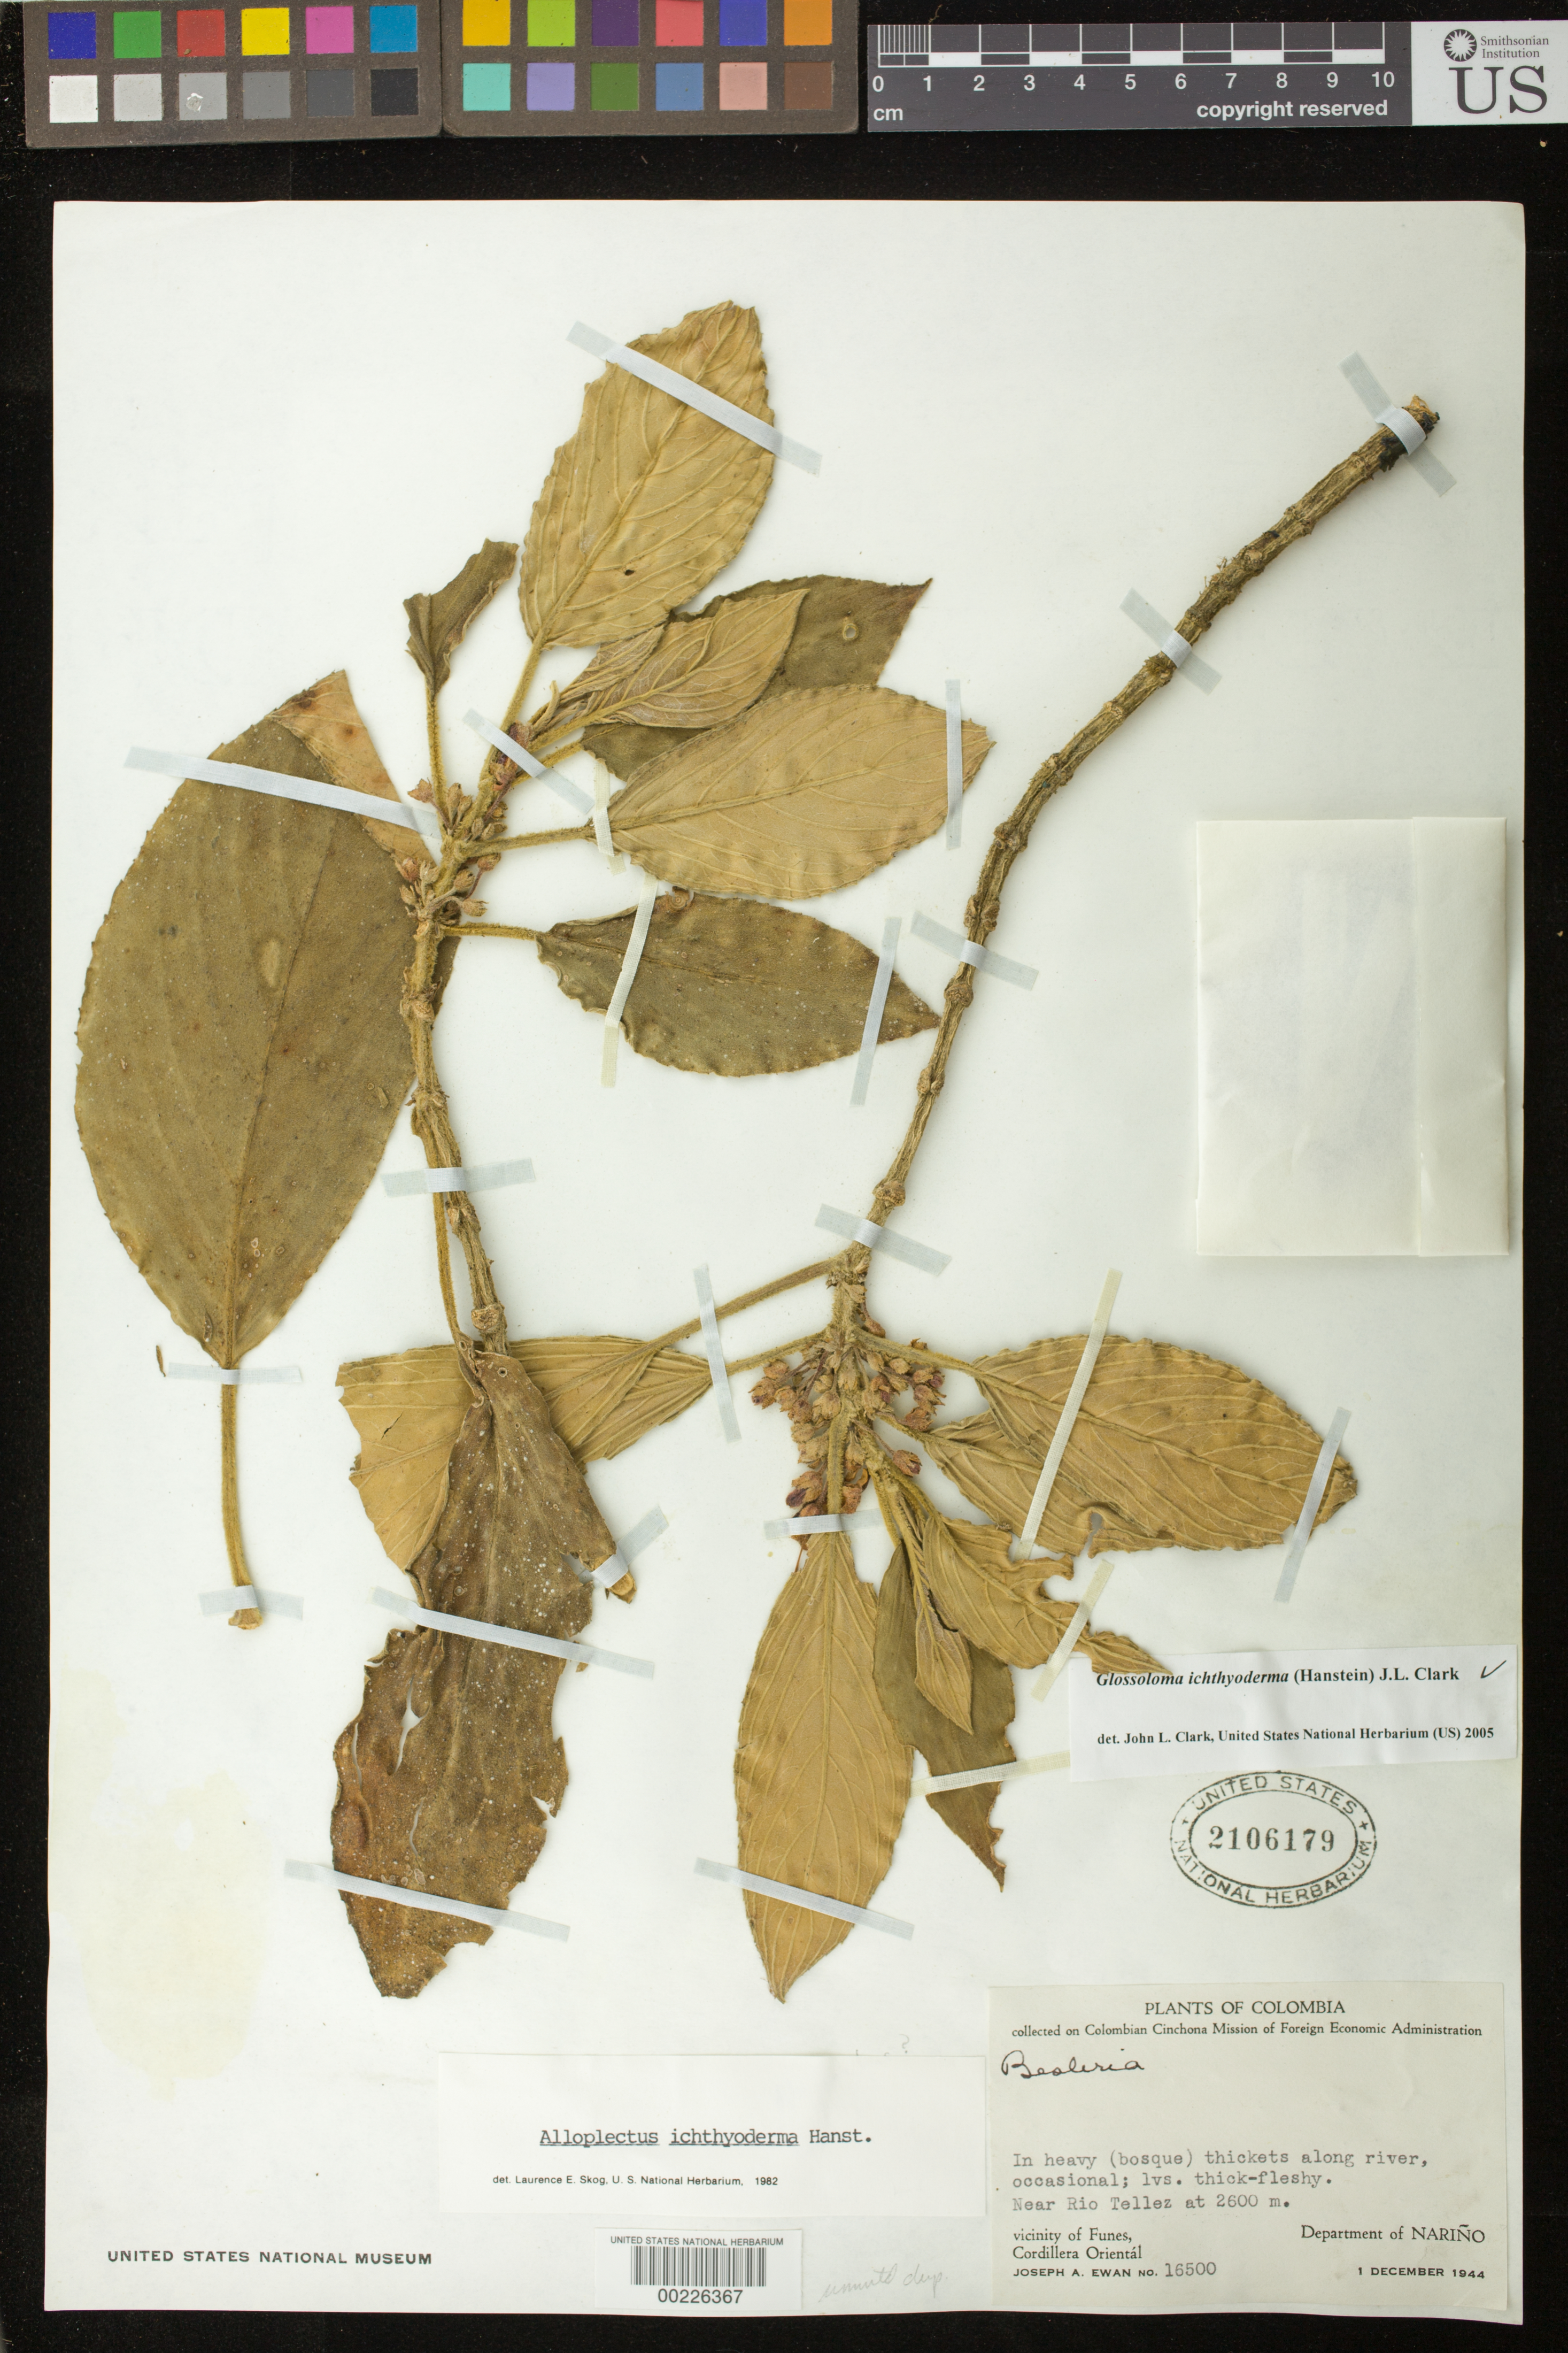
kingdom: Plantae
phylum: Tracheophyta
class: Magnoliopsida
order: Lamiales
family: Gesneriaceae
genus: Glossoloma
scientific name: Glossoloma ichthyoderma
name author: (Hanst.) J.L. Clark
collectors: J. A. Ewan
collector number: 16500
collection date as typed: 01 Dec 1944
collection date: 1944-12-01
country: Colombia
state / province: Nariño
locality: Vicinity of Funes, Cordillera Oriental, near Rio Tellez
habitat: In heavy (bosque) thickets along river, occasional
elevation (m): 2600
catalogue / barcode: US 2106179